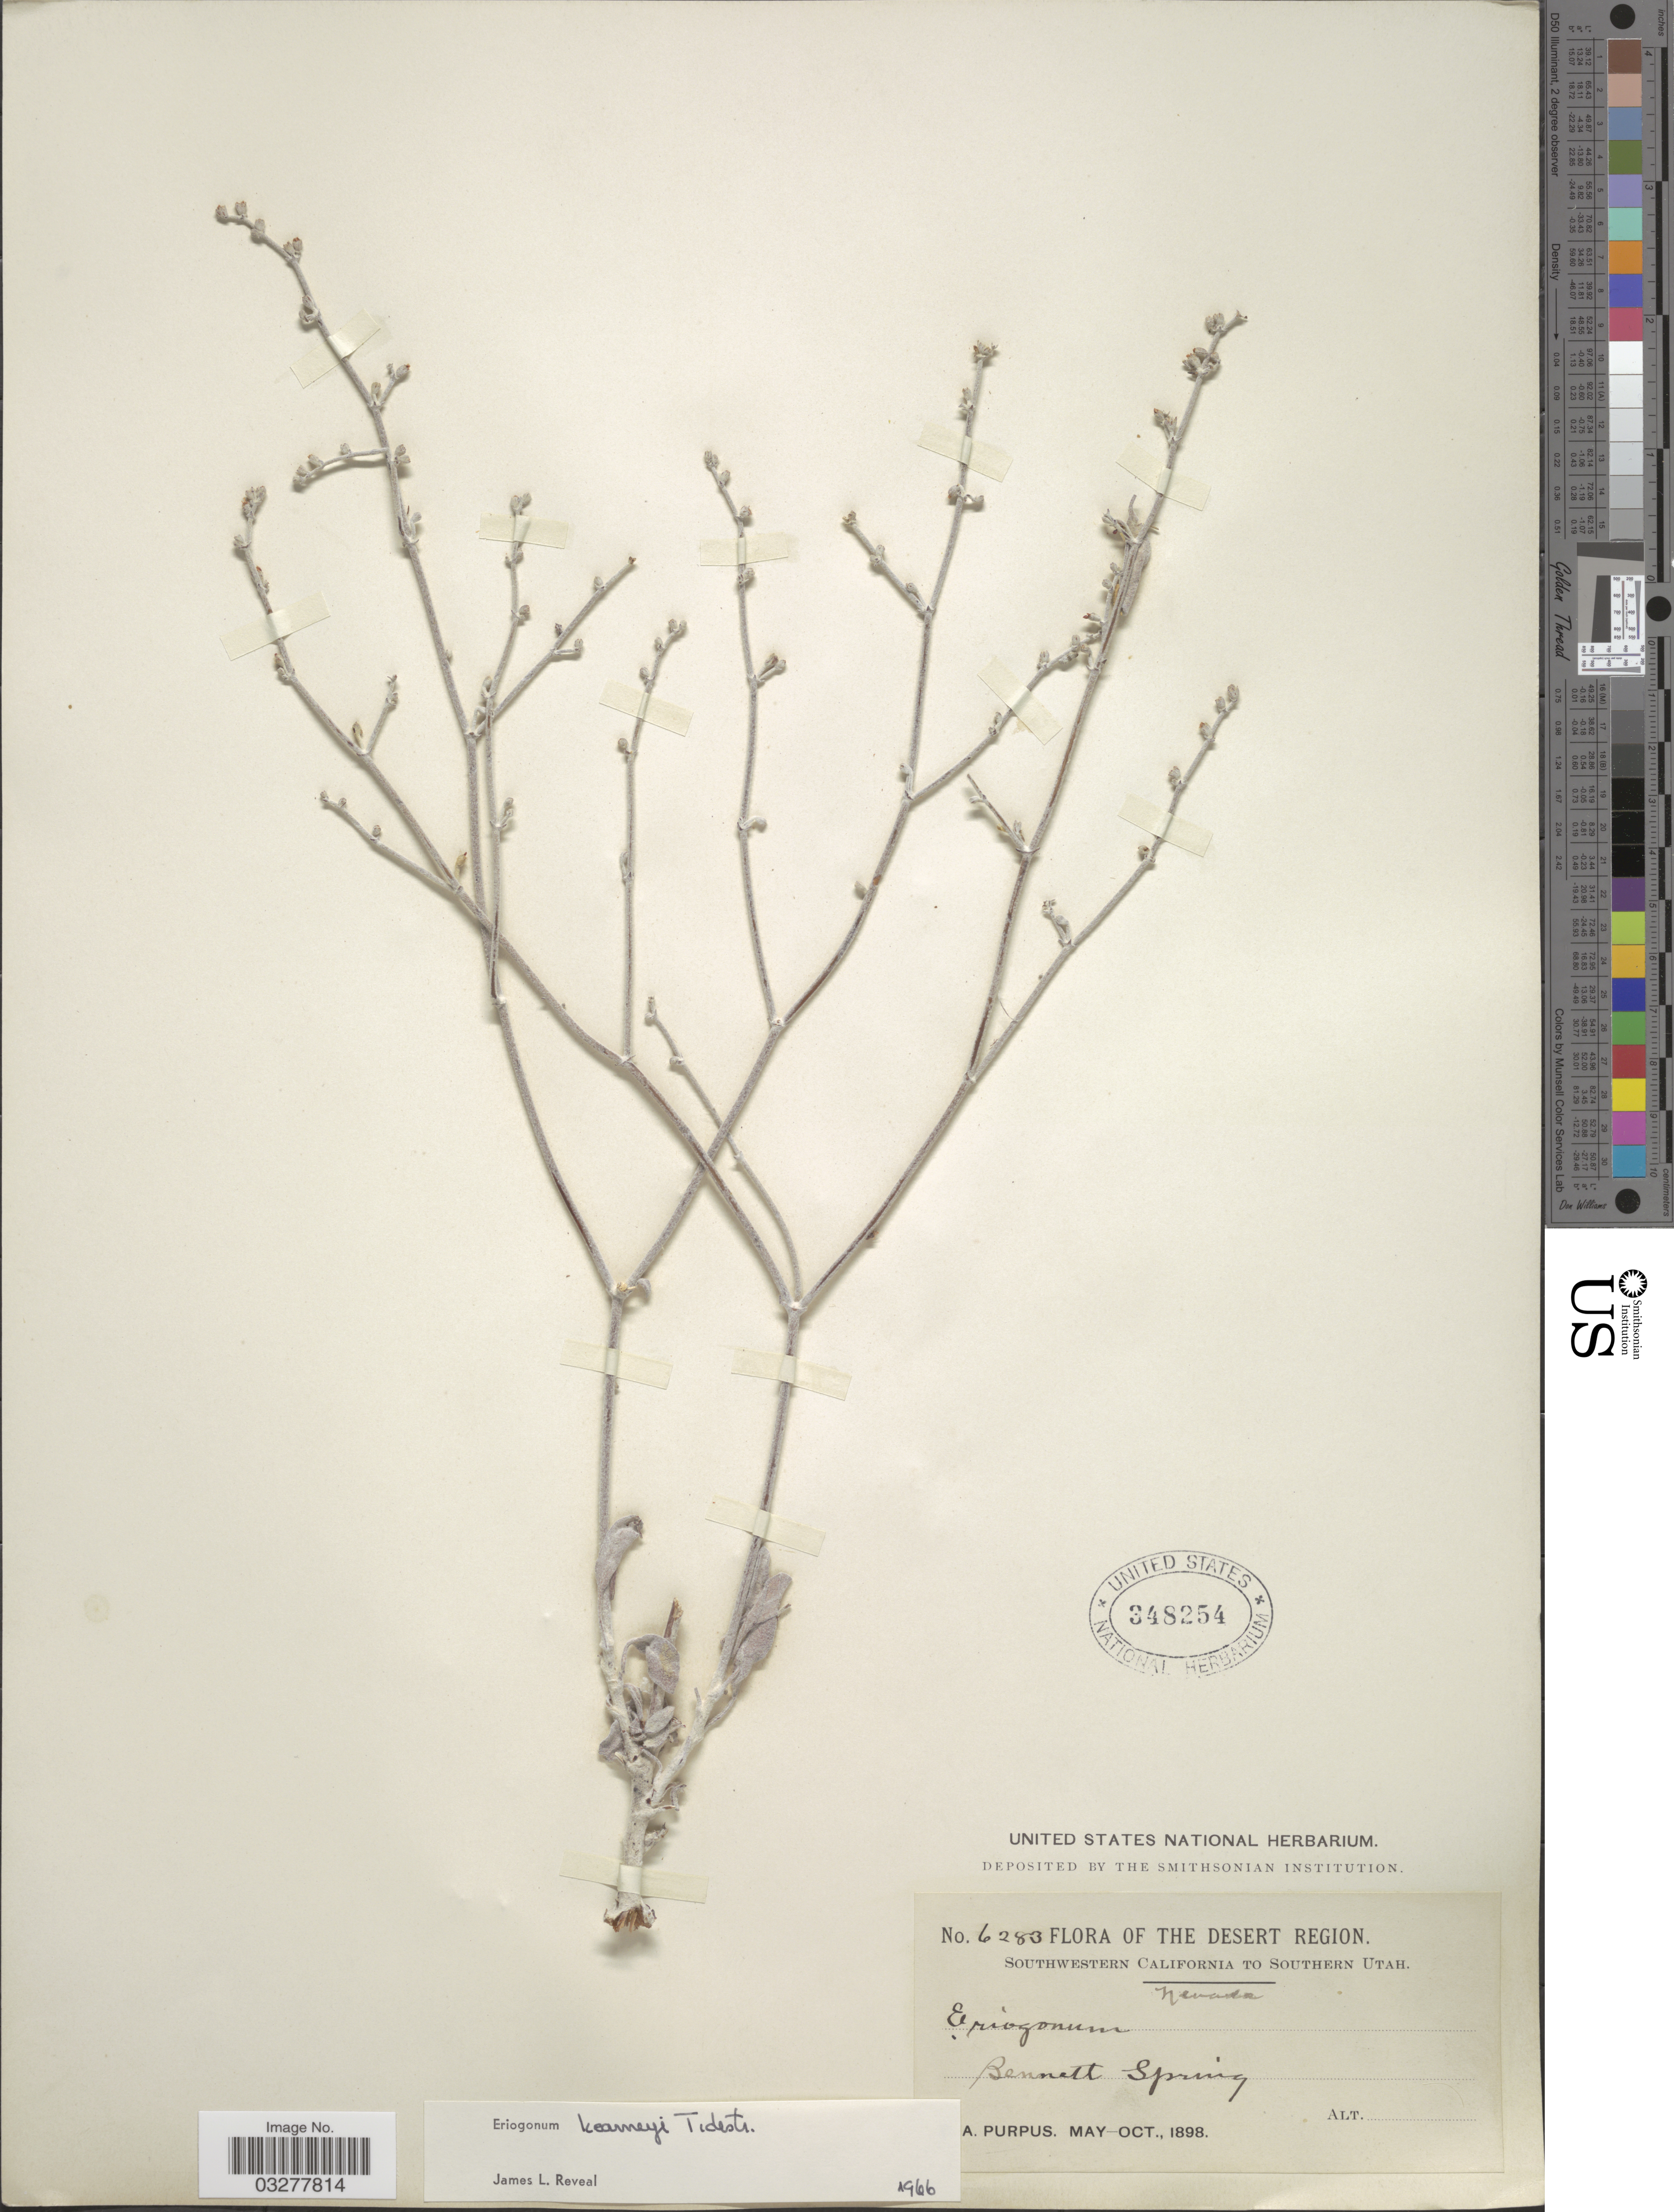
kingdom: Plantae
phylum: Tracheophyta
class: Magnoliopsida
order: Caryophyllales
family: Polygonaceae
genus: Eriogonum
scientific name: Eriogonum kearneyi var. kearneyi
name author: Tidestr.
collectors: C. A. Purpus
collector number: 6283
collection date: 1898-05/1898-10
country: United States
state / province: Nevada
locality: The Desert Region. Bennett Spring.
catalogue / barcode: US 348254